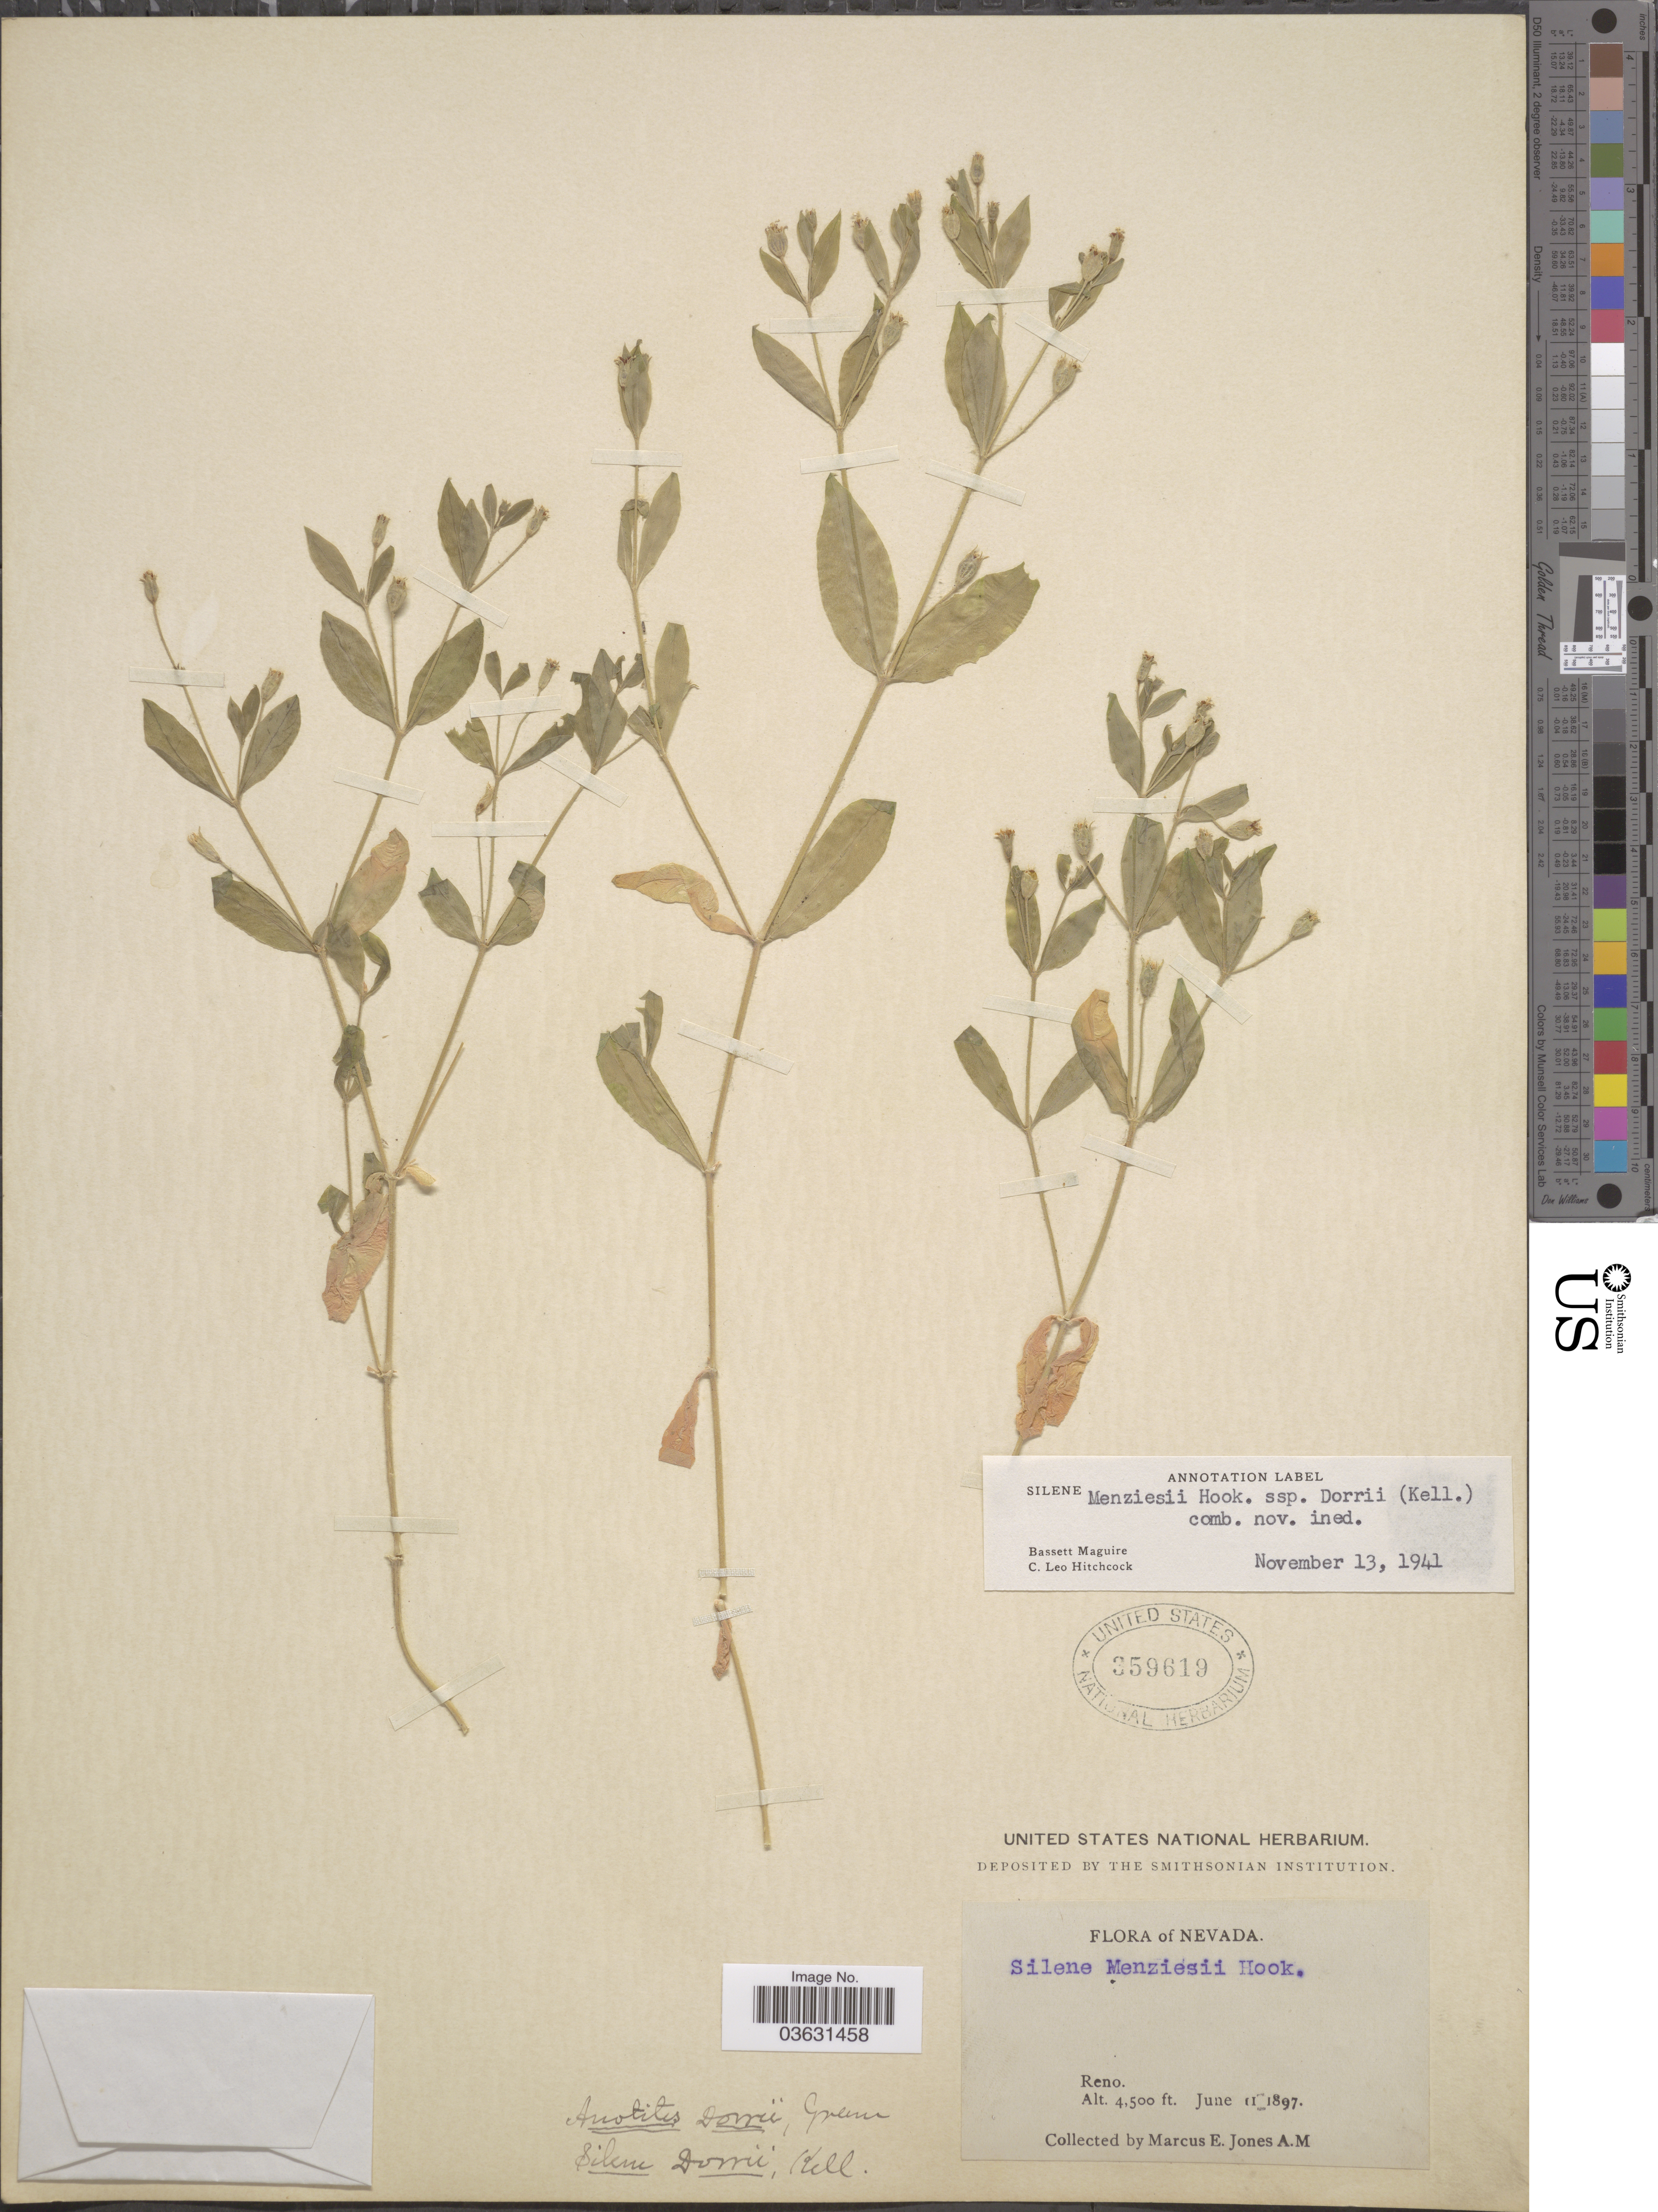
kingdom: Plantae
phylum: Tracheophyta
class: Magnoliopsida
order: Caryophyllales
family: Caryophyllaceae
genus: Silene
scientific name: Silene menziesii subsp. dorrii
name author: (Kellogg) C.L. Hitchc. & Maguire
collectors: M. E. Jones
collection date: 1897-06-11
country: United States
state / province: Nevada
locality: Reno.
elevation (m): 1372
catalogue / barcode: US 359619